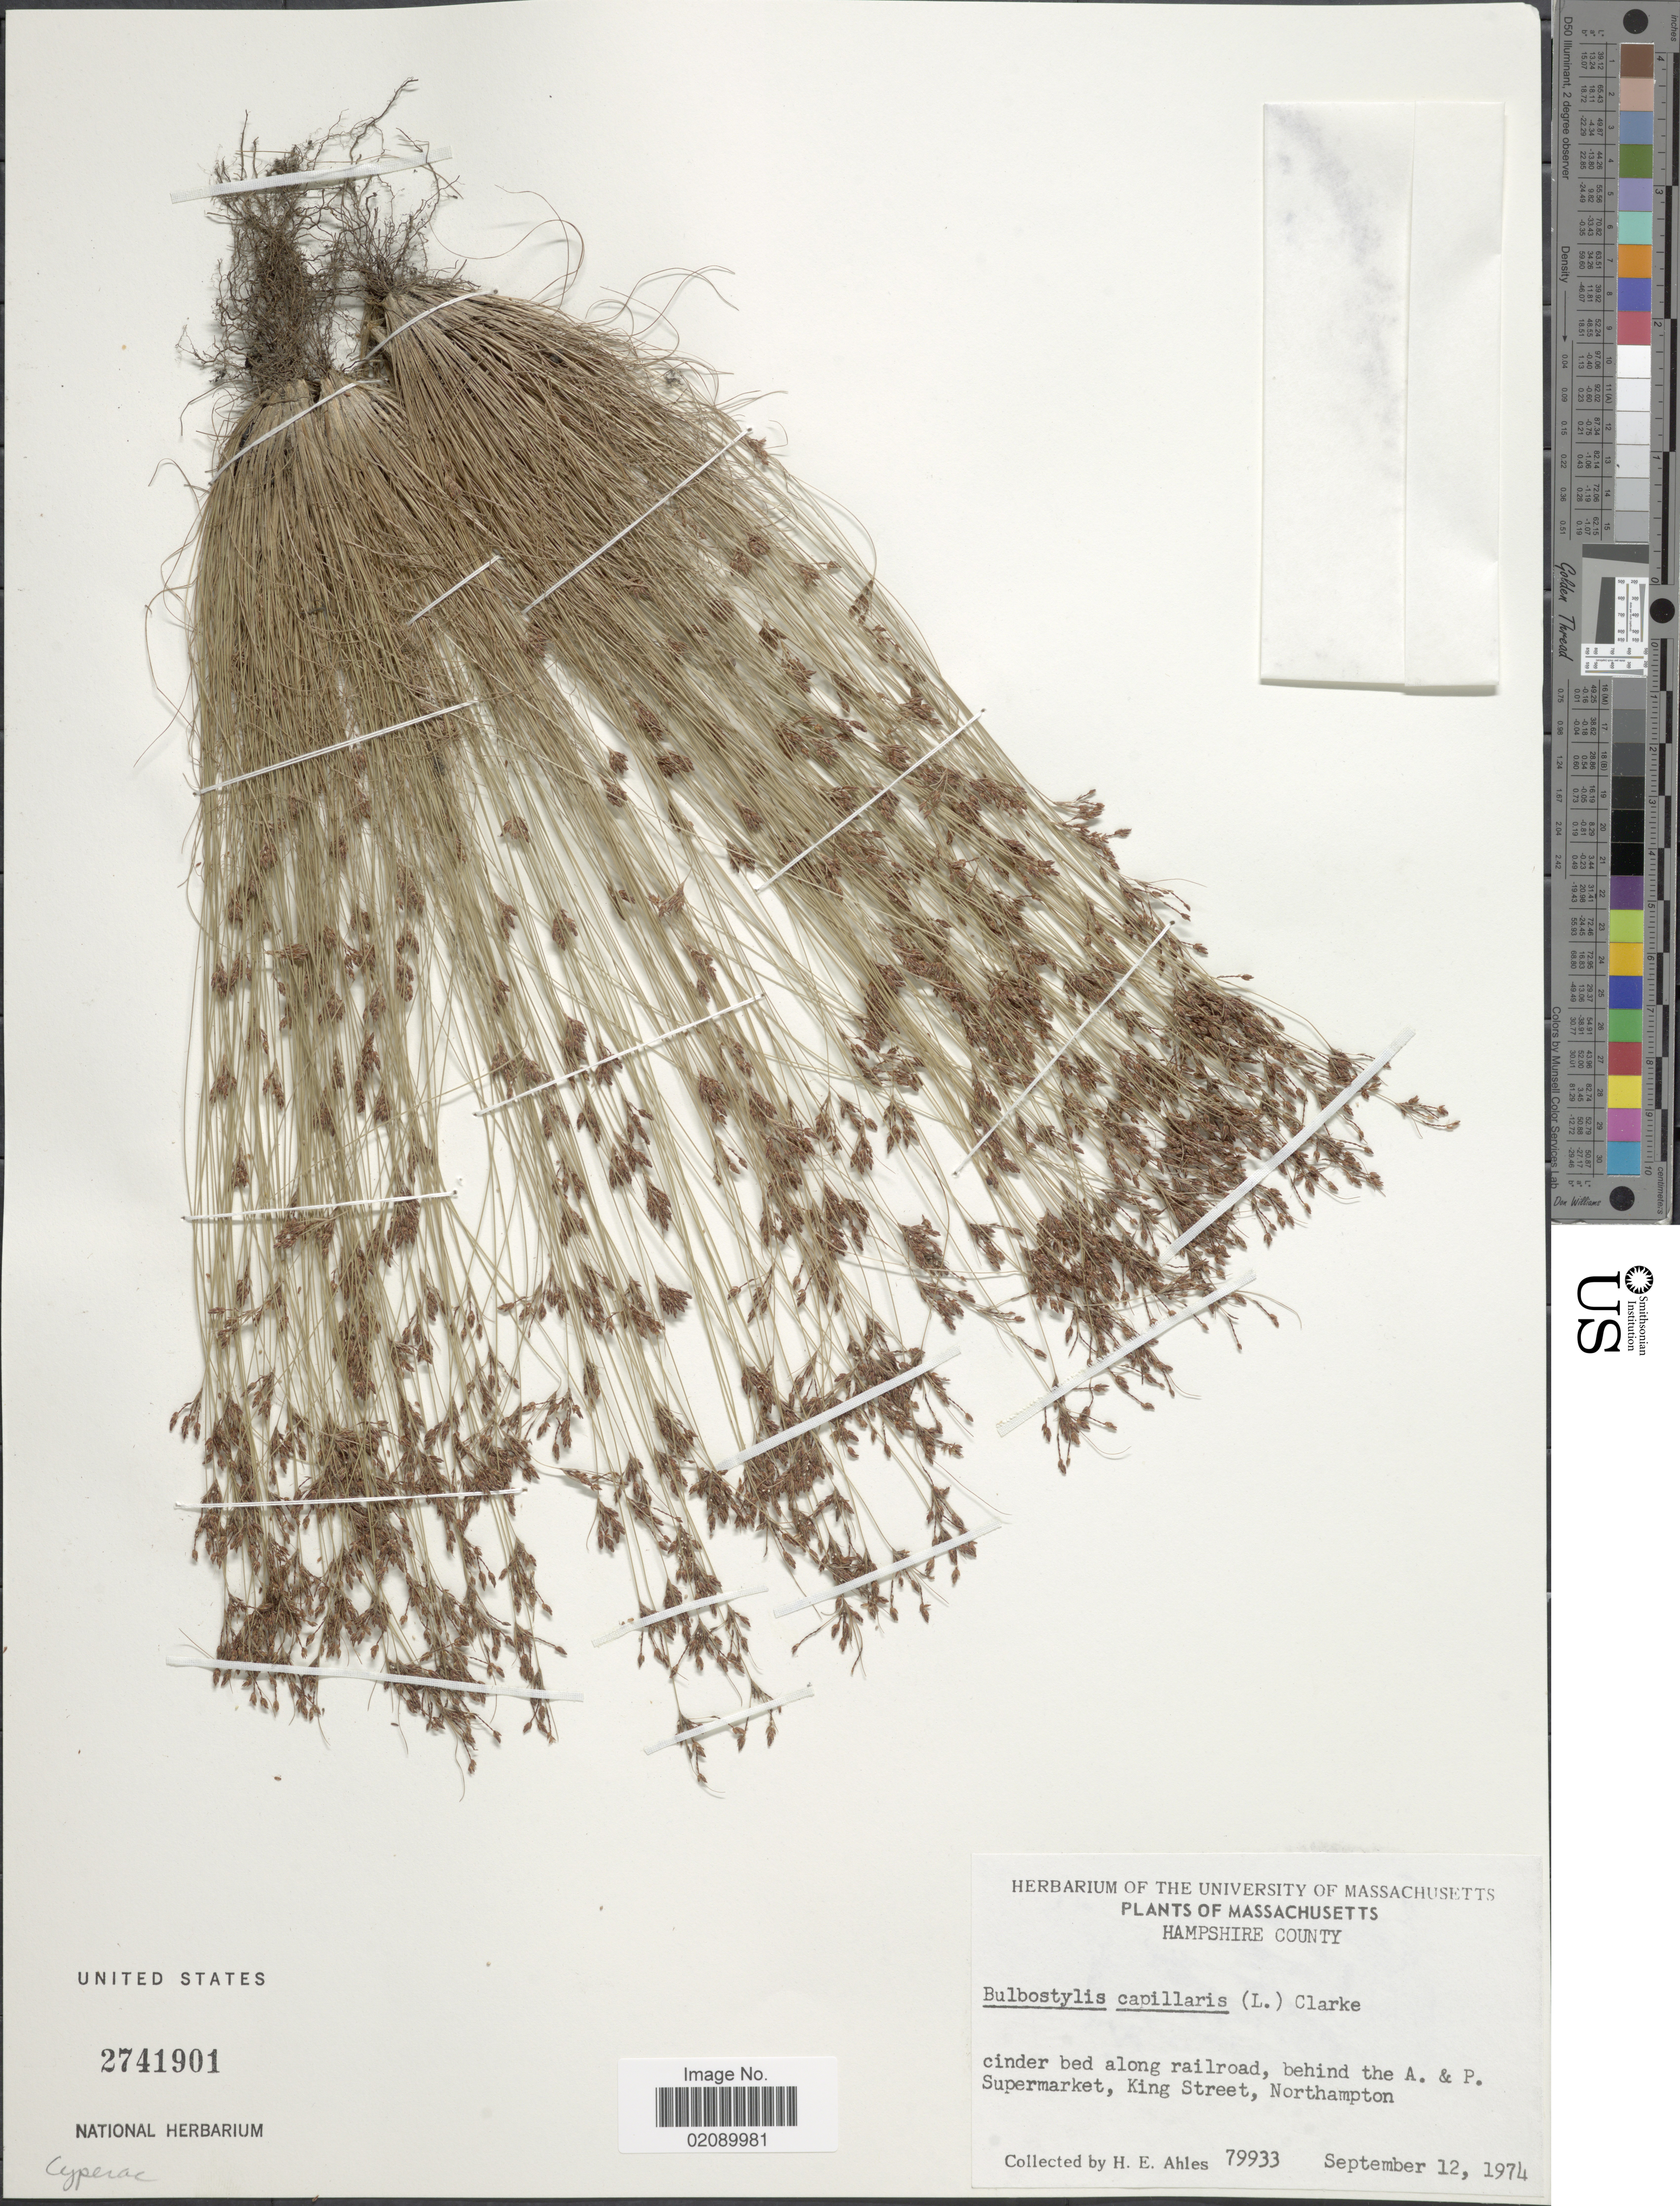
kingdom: Plantae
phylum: Tracheophyta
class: Liliopsida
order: Poales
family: Cyperaceae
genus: Bulbostylis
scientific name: Bulbostylis capillaris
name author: (L.) Kunth ex C.B. Clarke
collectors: H. E. Ahles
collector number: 79933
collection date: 1974-09-12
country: United States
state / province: Massachusetts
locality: Hampshire County. Cinder bed along railroad, behind the A. & P. Supermarket, King Street, Northampton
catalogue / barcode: US 2741901